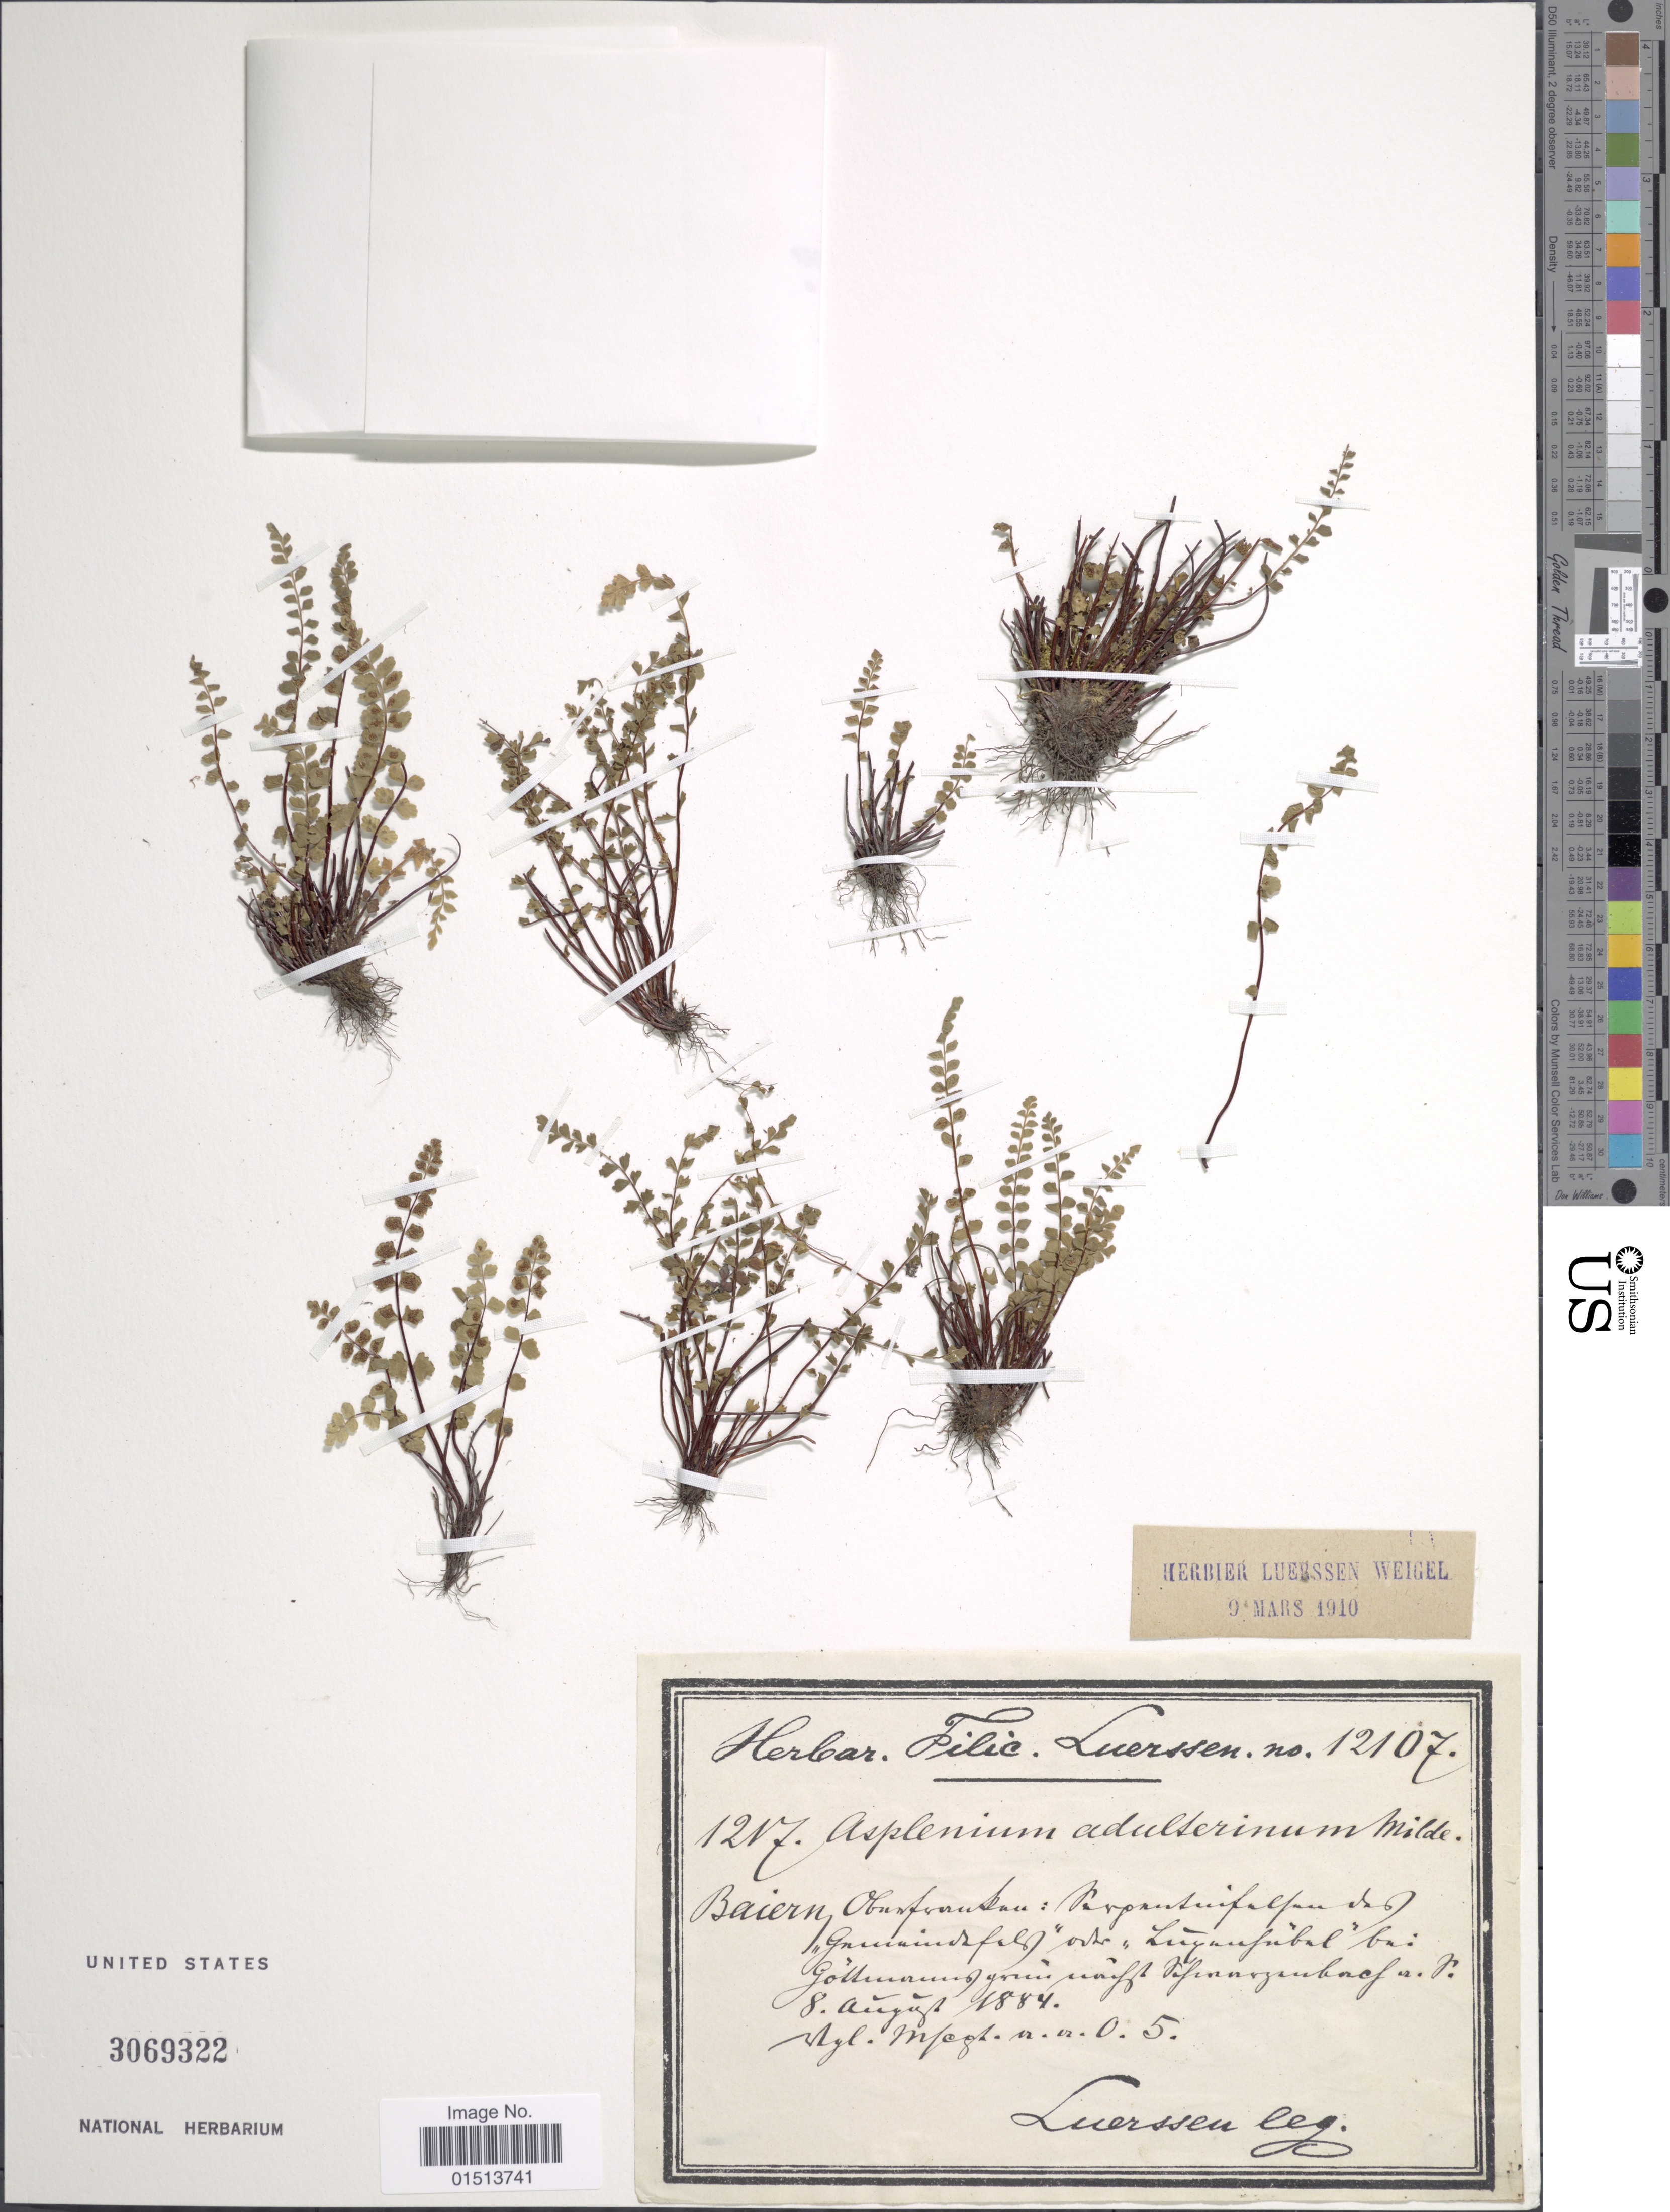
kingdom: Plantae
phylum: Tracheophyta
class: Polypodiopsida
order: Polypodiales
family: Aspleniaceae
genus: Asplenium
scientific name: Asplenium adulterinum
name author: Milde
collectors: Luerssen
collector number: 1217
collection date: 1884-08-08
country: Germany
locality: Baiern, Oburfurukan: Pargnustuifalfau.. "Gruiniusfals"obr "Luiznufubal"bei Gottinarmo gaium unift Jafinnogaubacf r. Pi. [interpreted]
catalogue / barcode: US 3069322